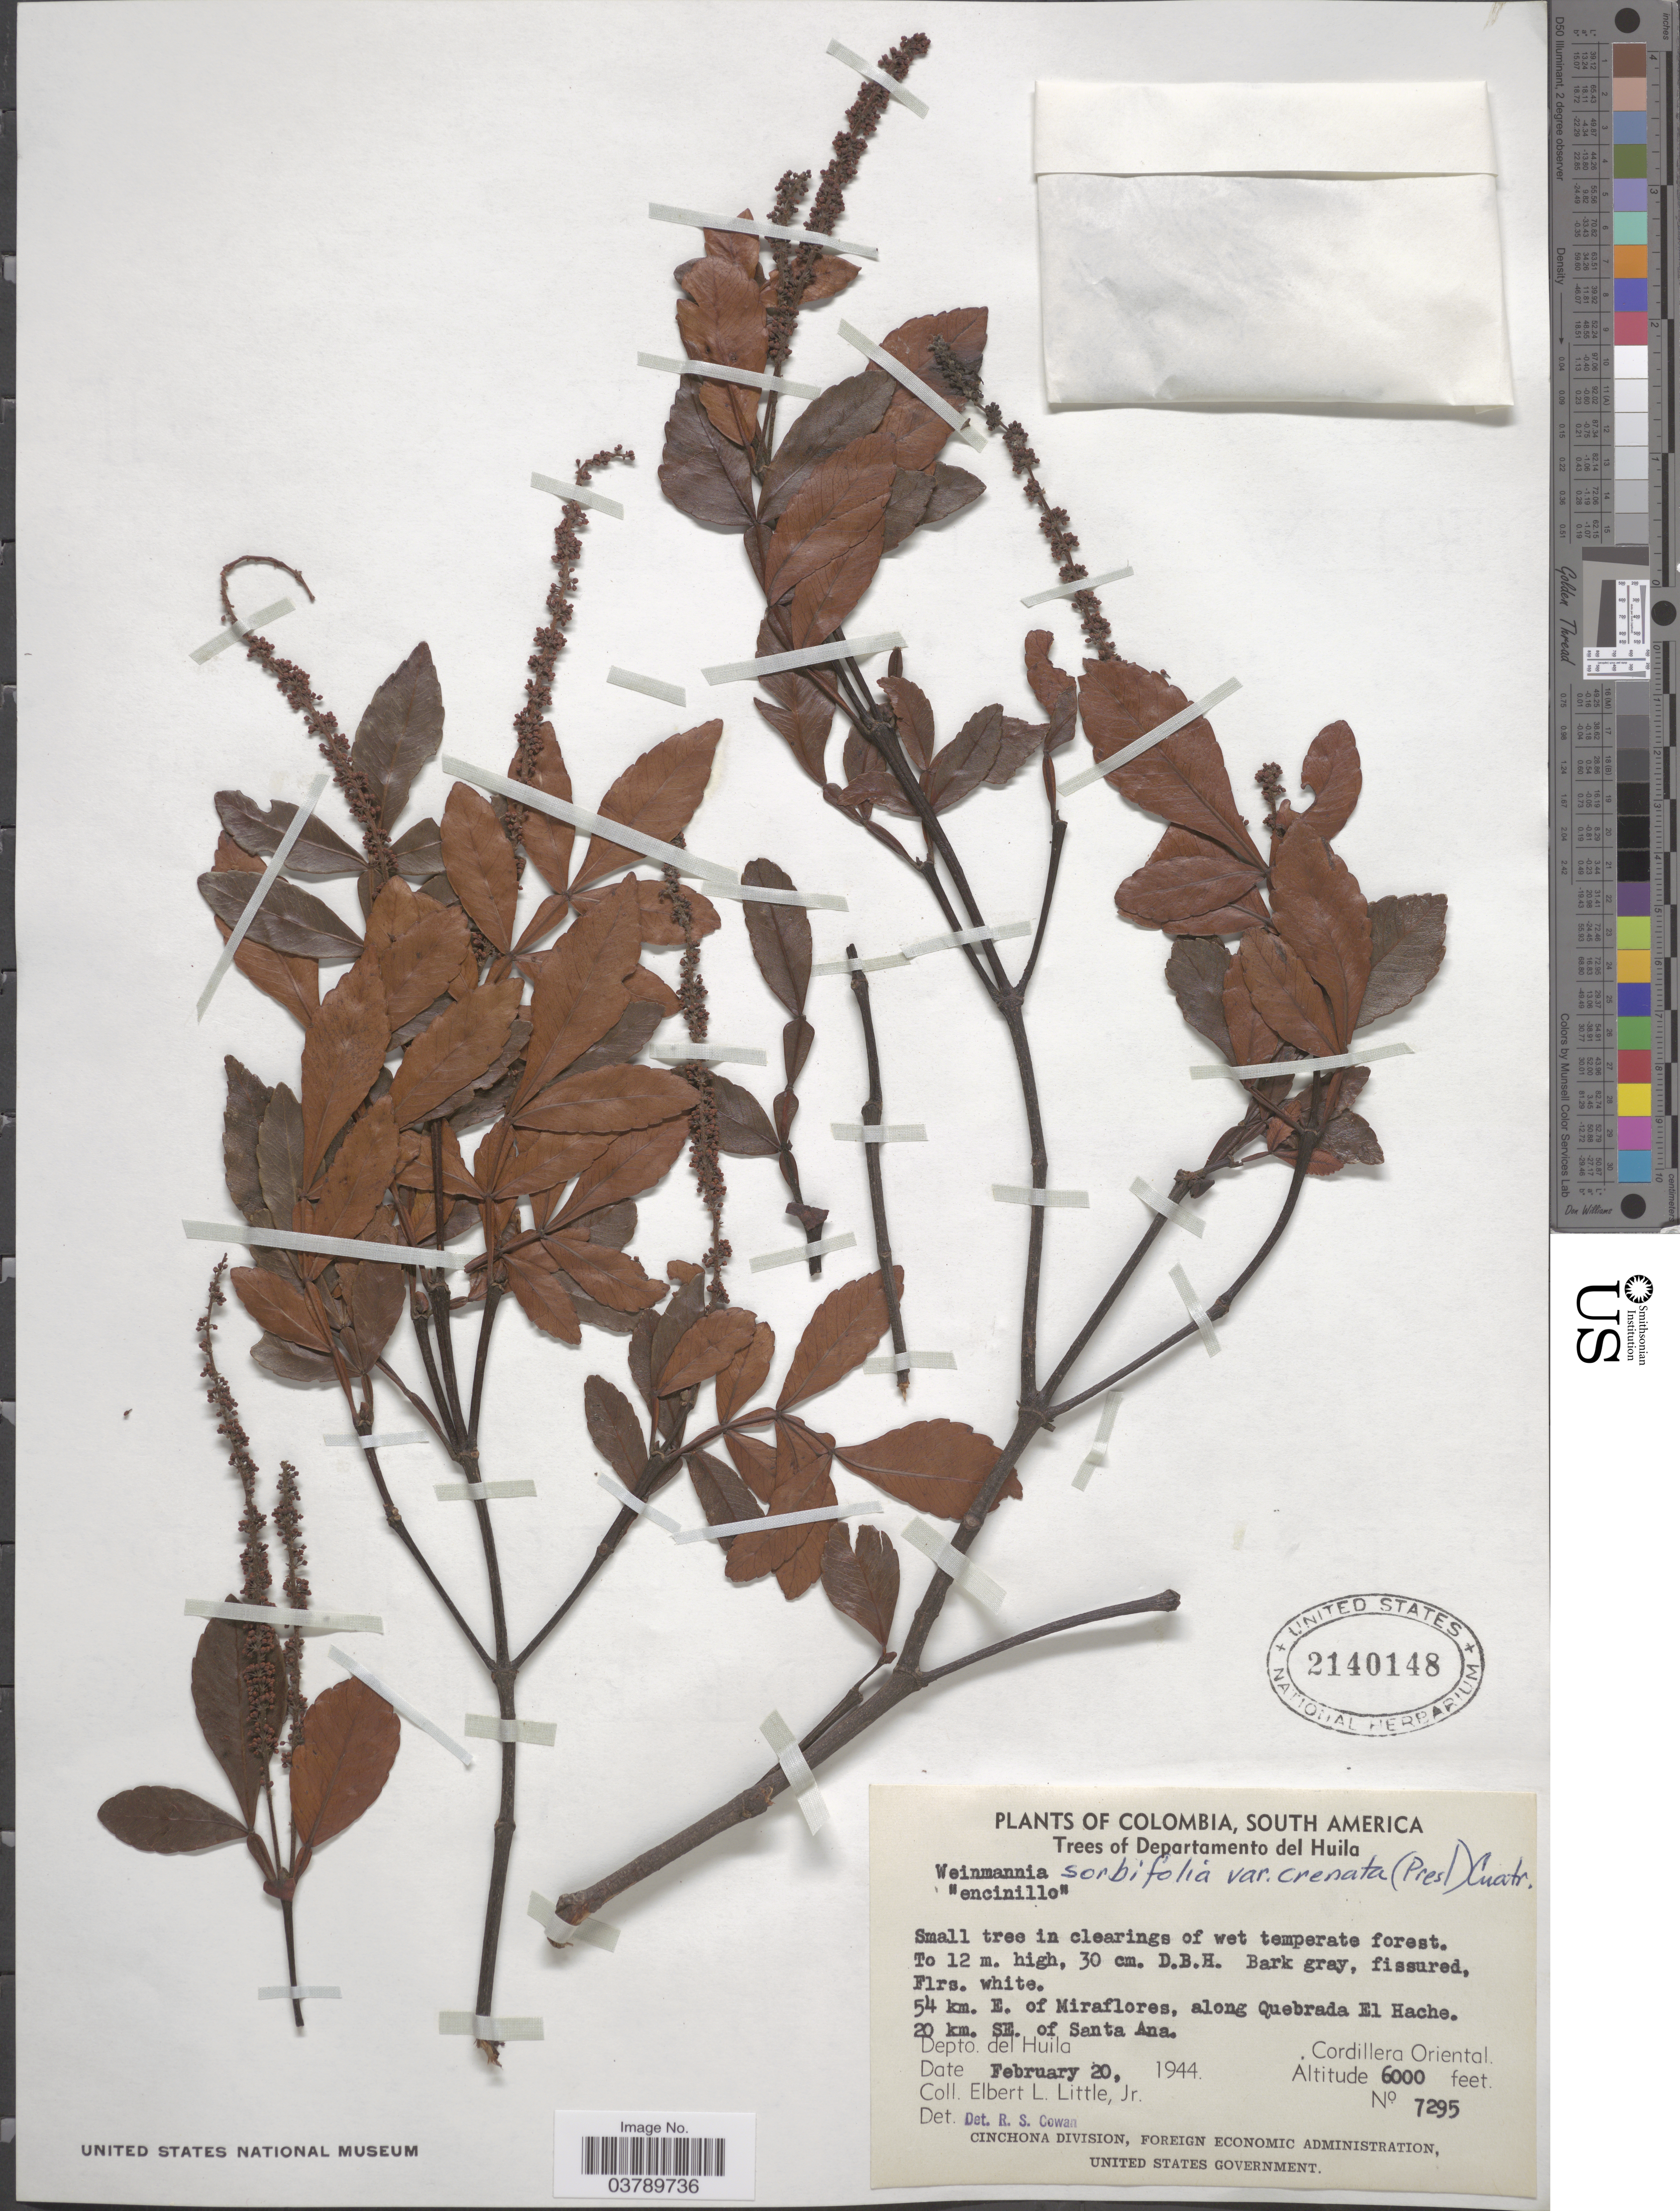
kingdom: Plantae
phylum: Tracheophyta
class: Magnoliopsida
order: Oxalidales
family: Cunoniaceae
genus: Weinmannia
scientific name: Weinmannia sorbifolia var. crenata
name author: Kunth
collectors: E. L. Little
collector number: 7295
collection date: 1944-02-20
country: Colombia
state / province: Huila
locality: Departamento del Huila. 54 km. E. of Miraflores, along Quebrada El Hache. 20 km. SE. of Santa Ana. Cordillera Oriental.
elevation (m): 1829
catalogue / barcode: US 2140148